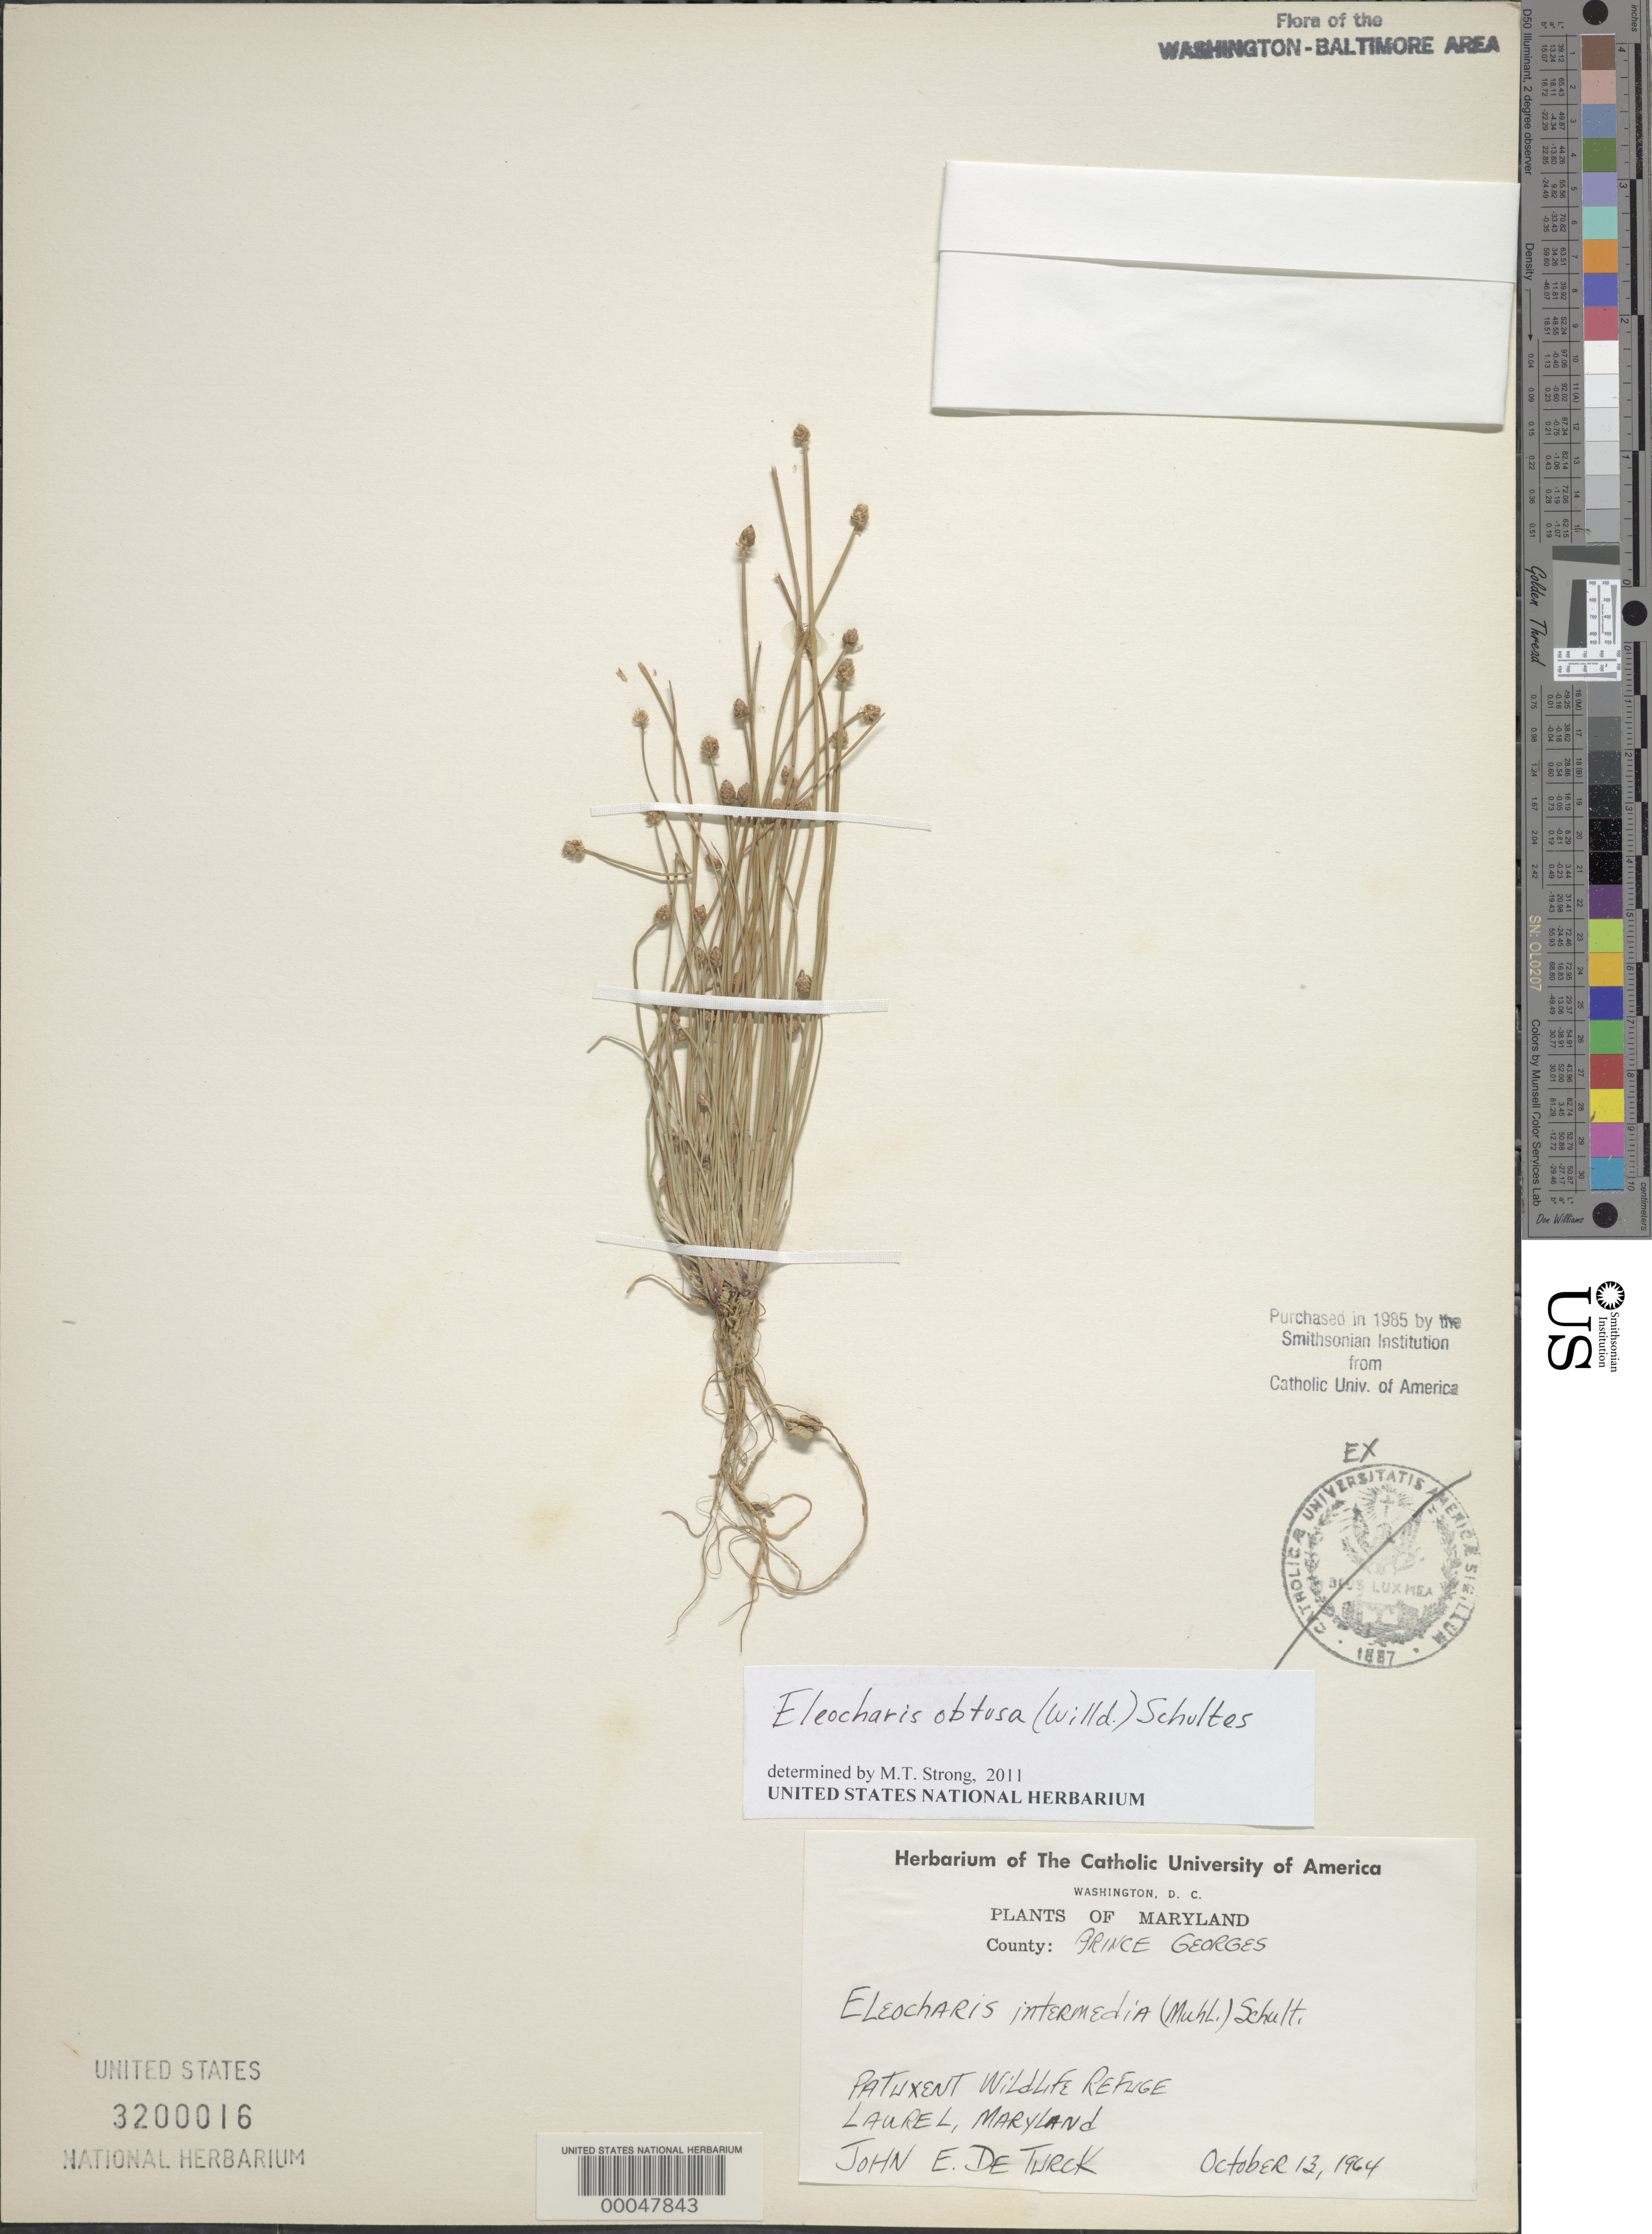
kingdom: Plantae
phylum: Tracheophyta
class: Liliopsida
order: Poales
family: Cyperaceae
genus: Eleocharis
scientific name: Eleocharis obtusa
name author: (Willd.) Schult.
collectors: J. de Turck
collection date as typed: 13 Oct 1964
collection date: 1964-10-13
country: United States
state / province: Maryland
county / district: Prince George's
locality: Patuxent Wildlife Refuge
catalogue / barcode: US 3200016